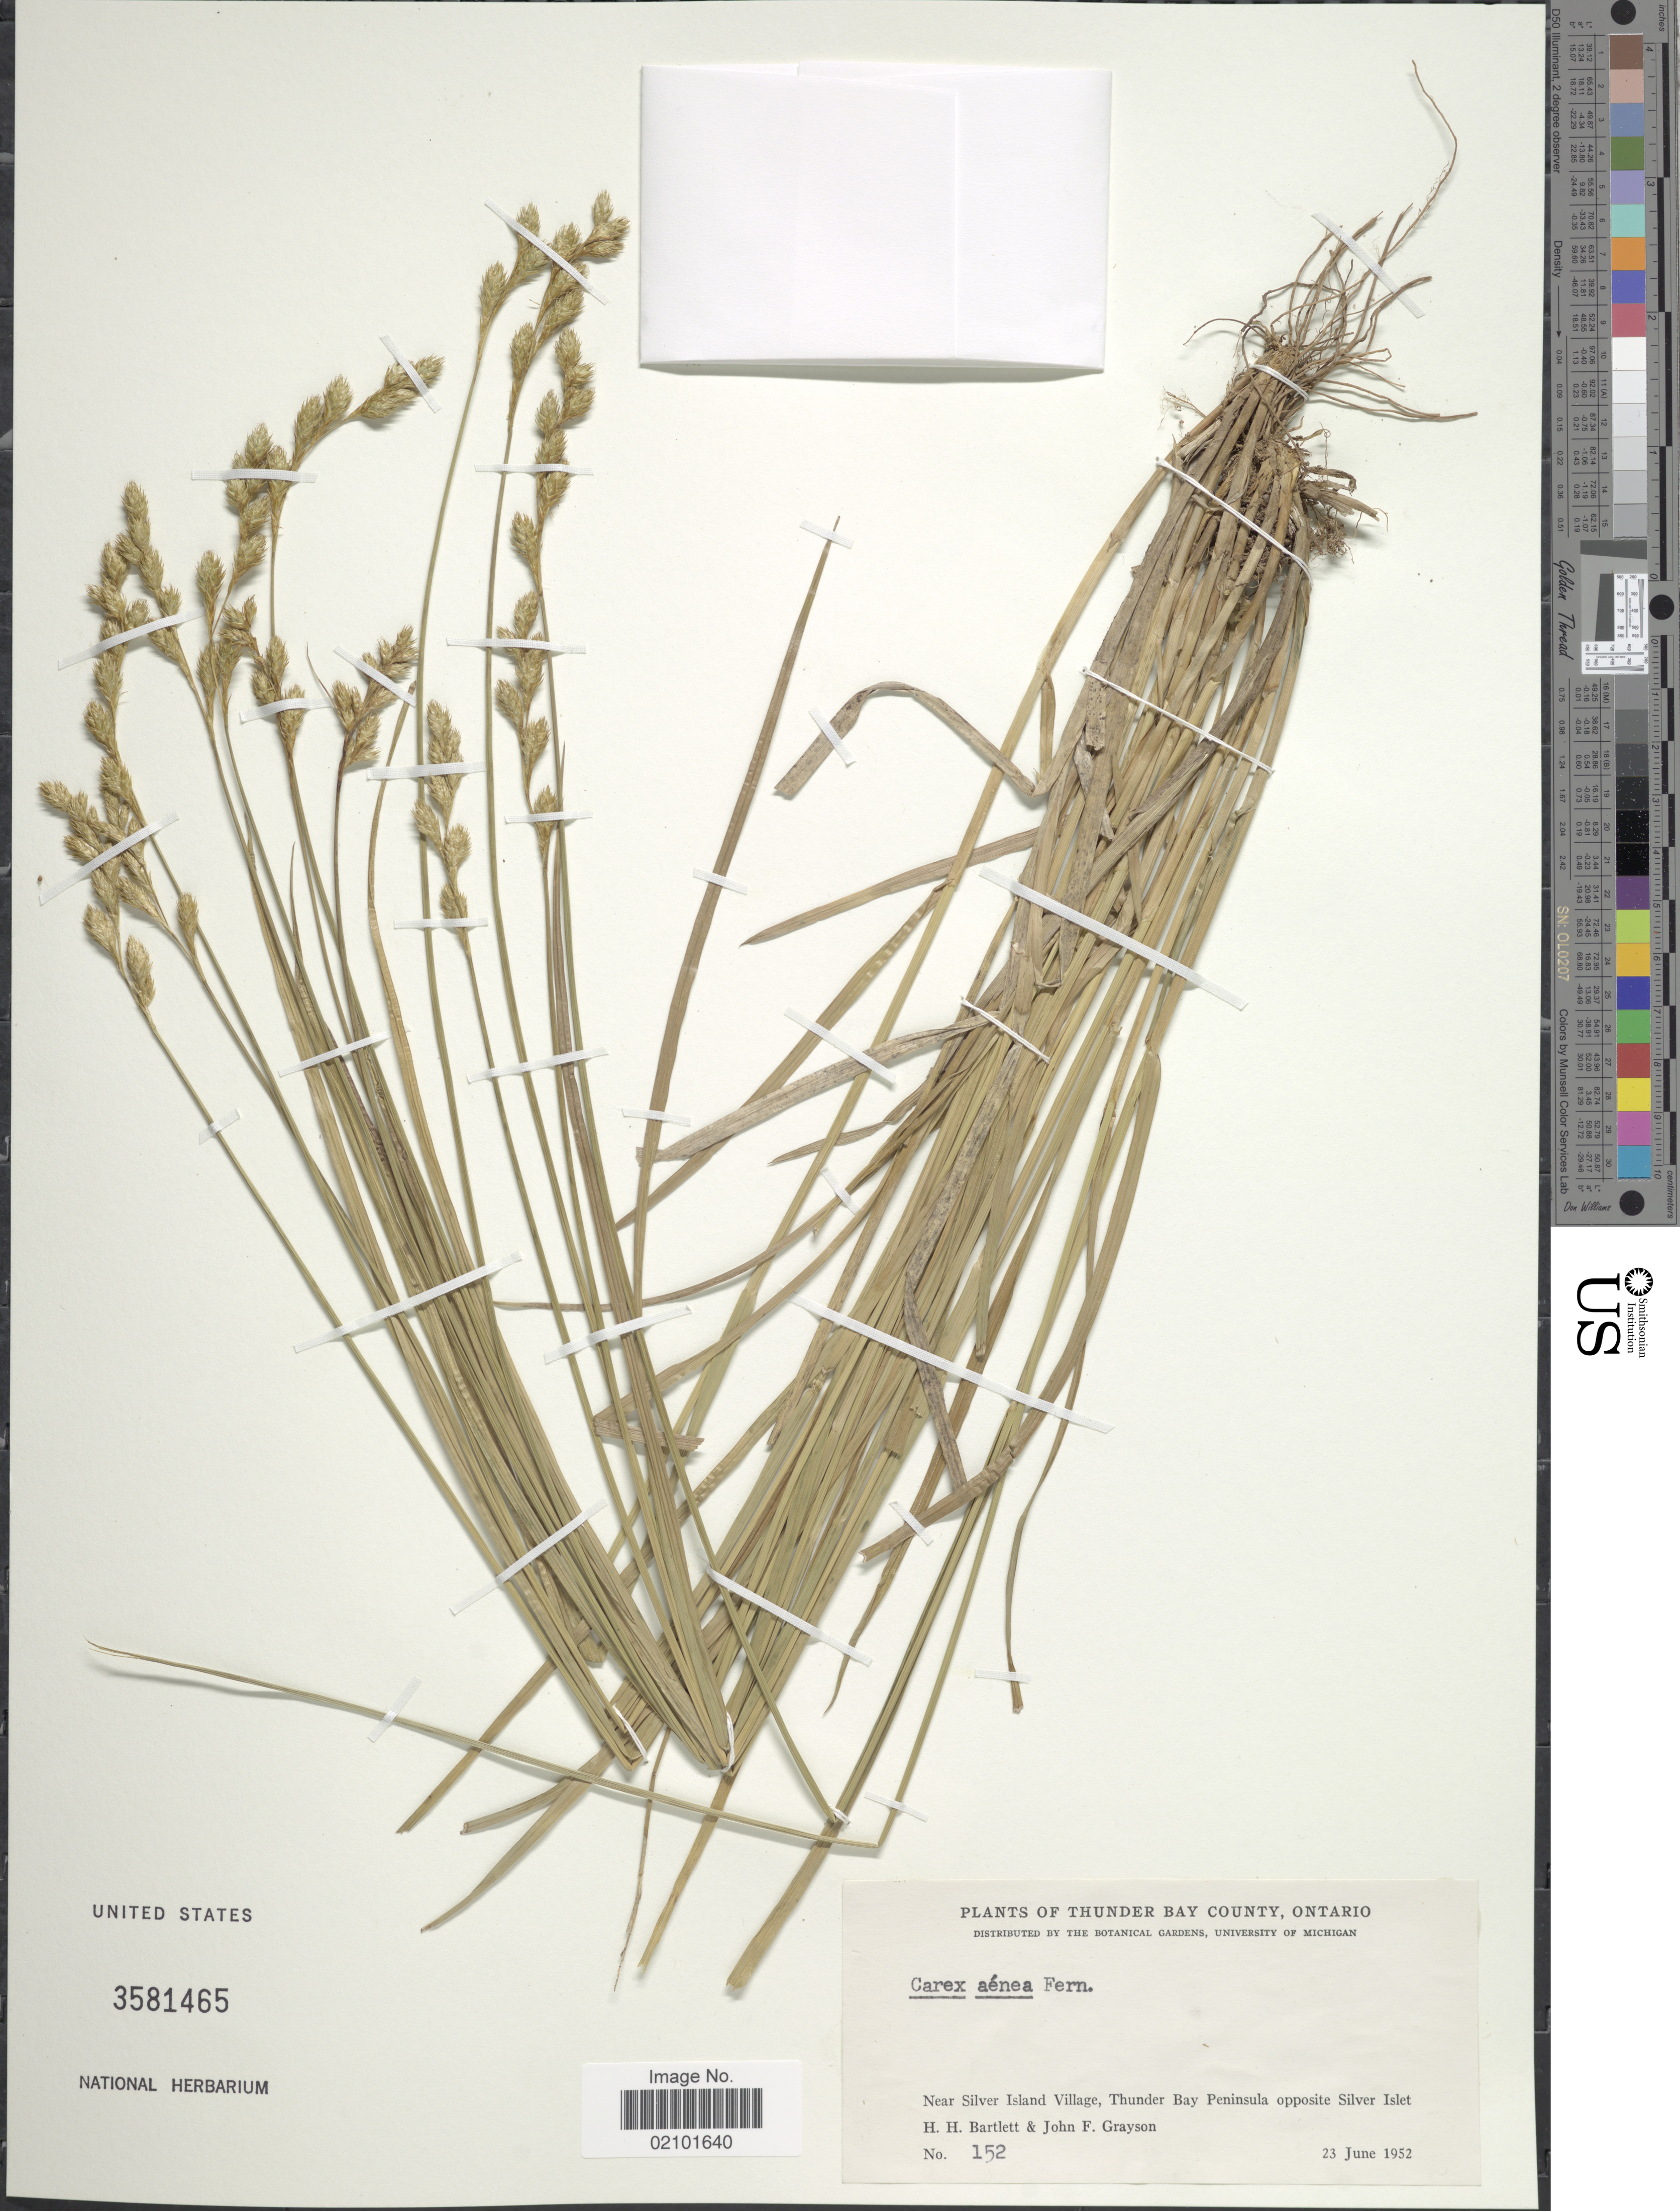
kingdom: Plantae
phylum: Tracheophyta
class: Liliopsida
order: Poales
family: Cyperaceae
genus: Carex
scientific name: Carex foenea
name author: Willd.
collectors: H. H. Bartlett & J. Grayson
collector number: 152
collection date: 1952-06-23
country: Canada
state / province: Ontario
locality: Thunder Bay County. Near Silver Island Village, Thunder Bay Peninsula opposite Silver Islet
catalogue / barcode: US 3581465